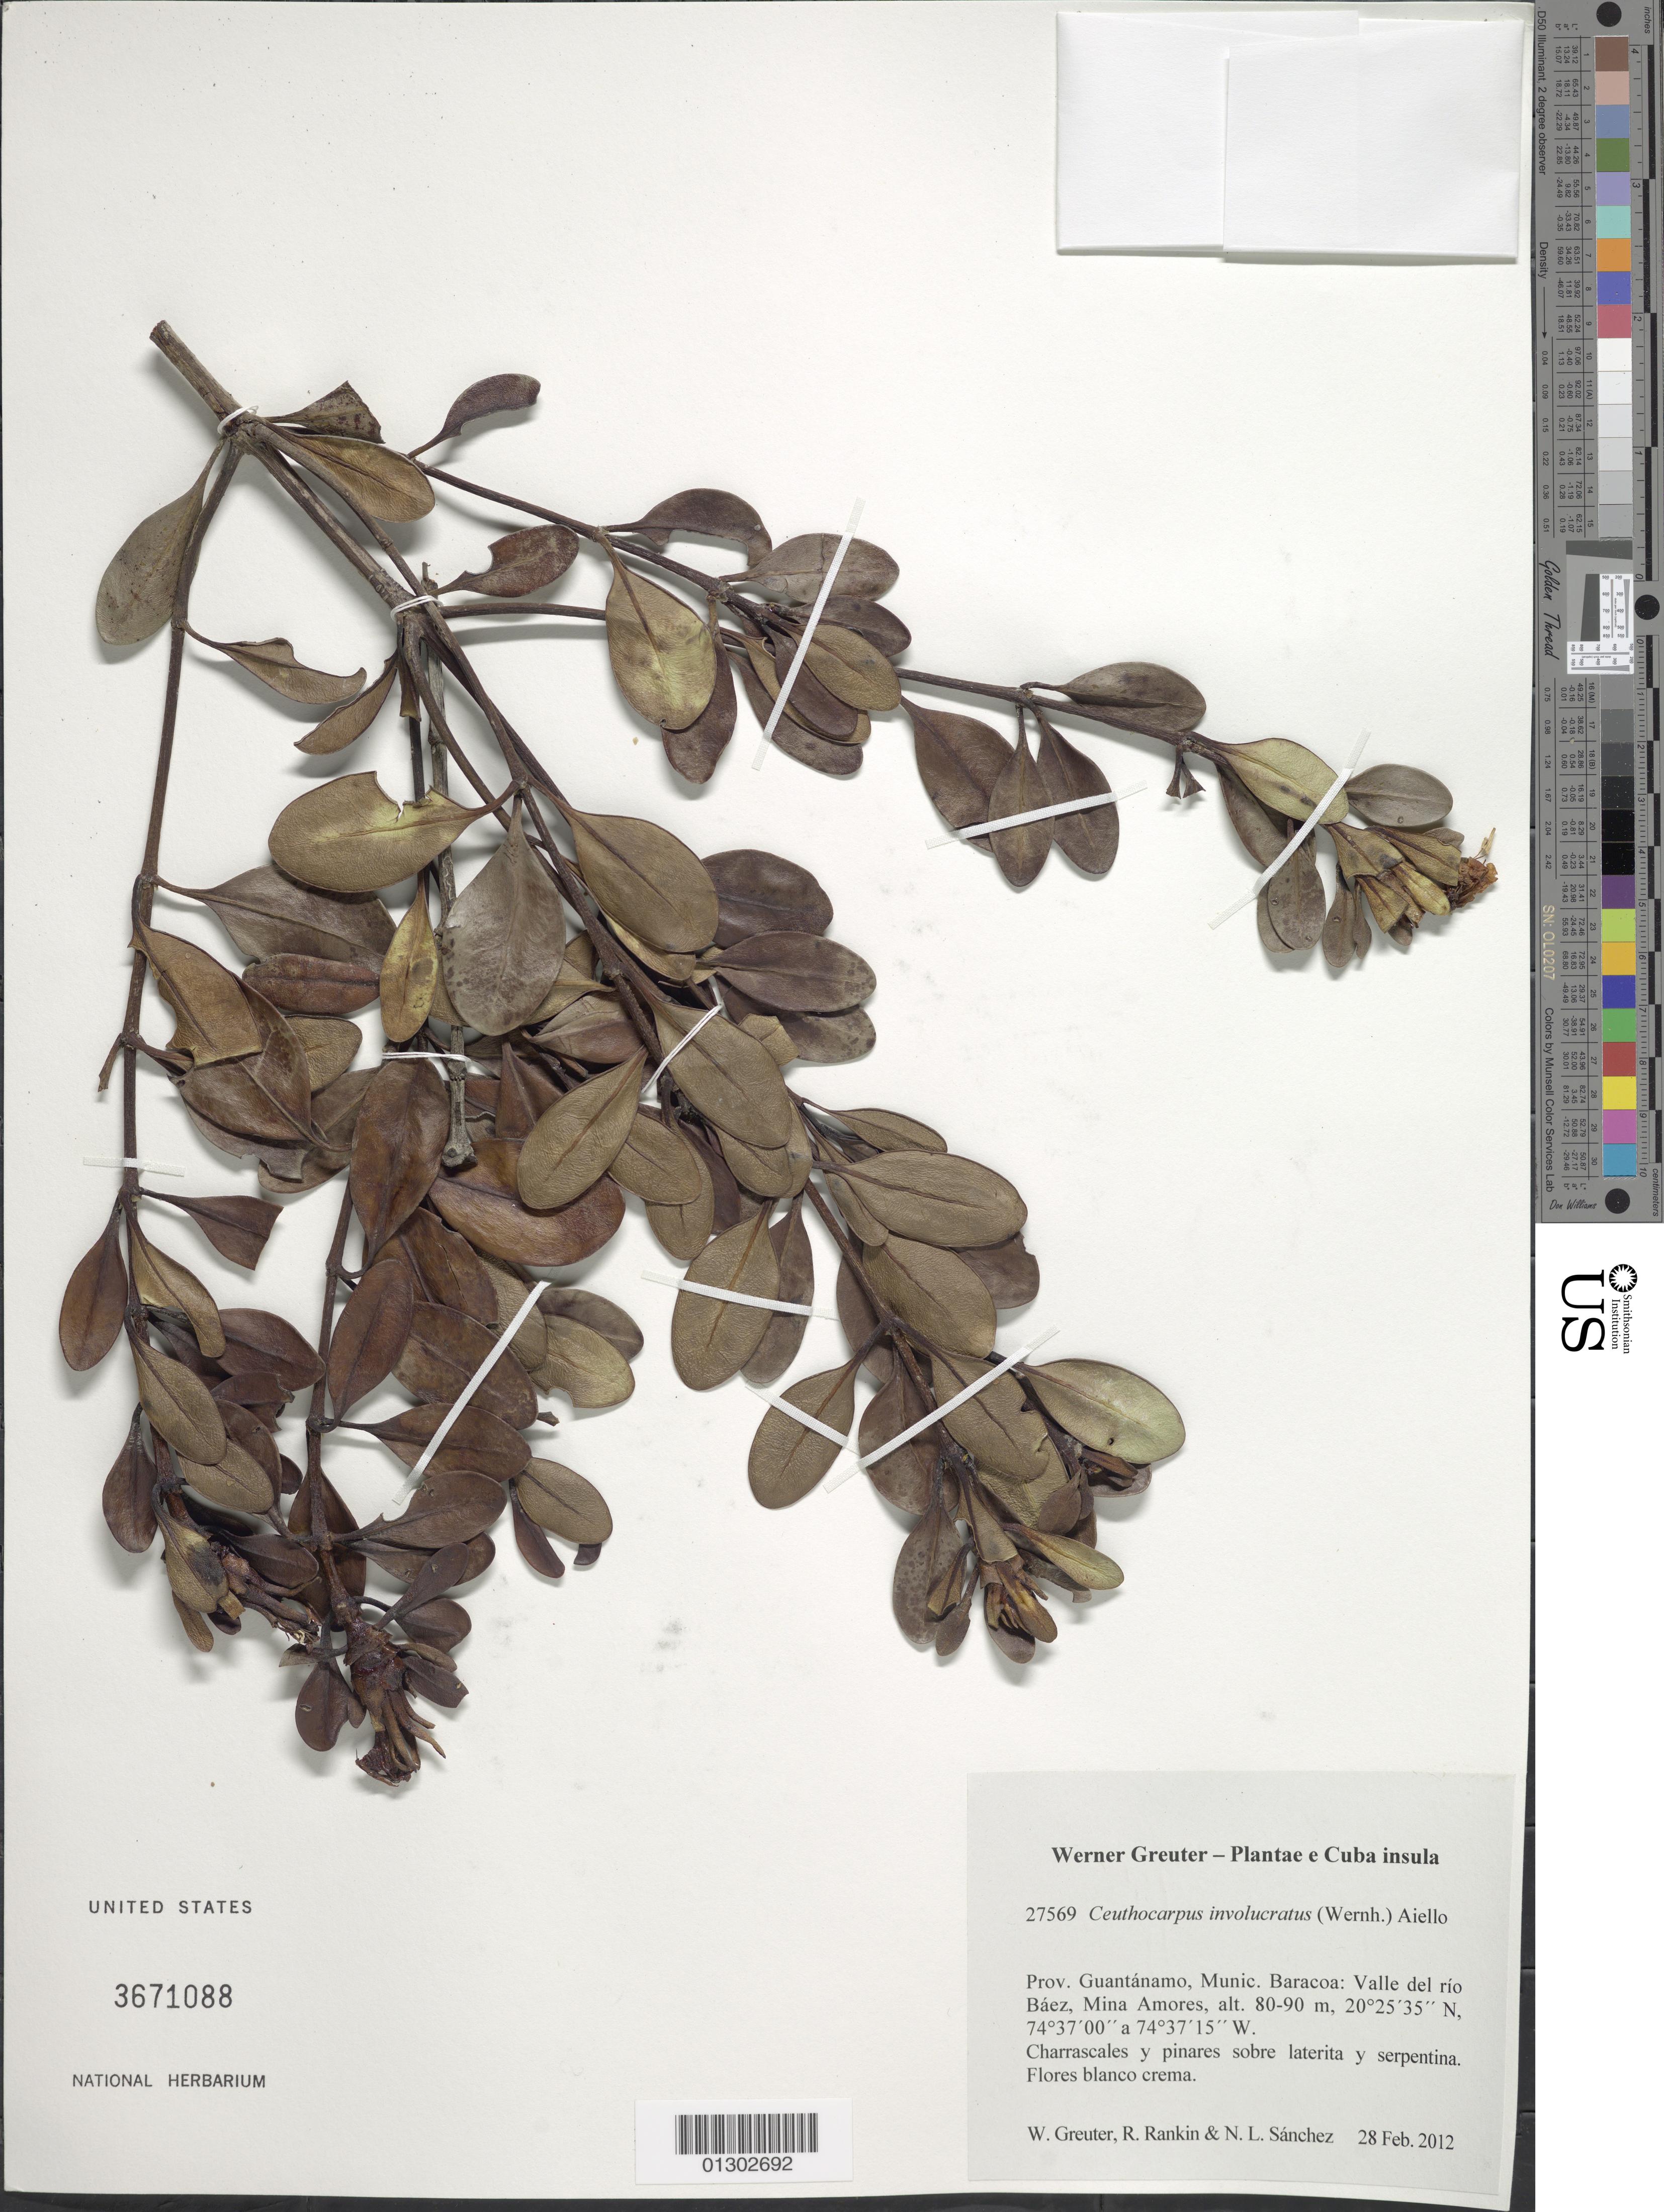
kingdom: Plantae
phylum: Tracheophyta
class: Magnoliopsida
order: Gentianales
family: Rubiaceae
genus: Ceuthocarpus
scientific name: Ceuthocarpus involucratus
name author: (Wernham) Aiello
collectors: W. R. Greuter, R. Rankin Rodriguez & N. Sanchez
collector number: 27569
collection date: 2012-02-28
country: Cuba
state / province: Guantanamo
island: Cuba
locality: Munic. Baracoa; valle del río Báez, Mina Amores.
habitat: Charrascales y pinares sobre laterita y serpentina.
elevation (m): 80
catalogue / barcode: US 3671088